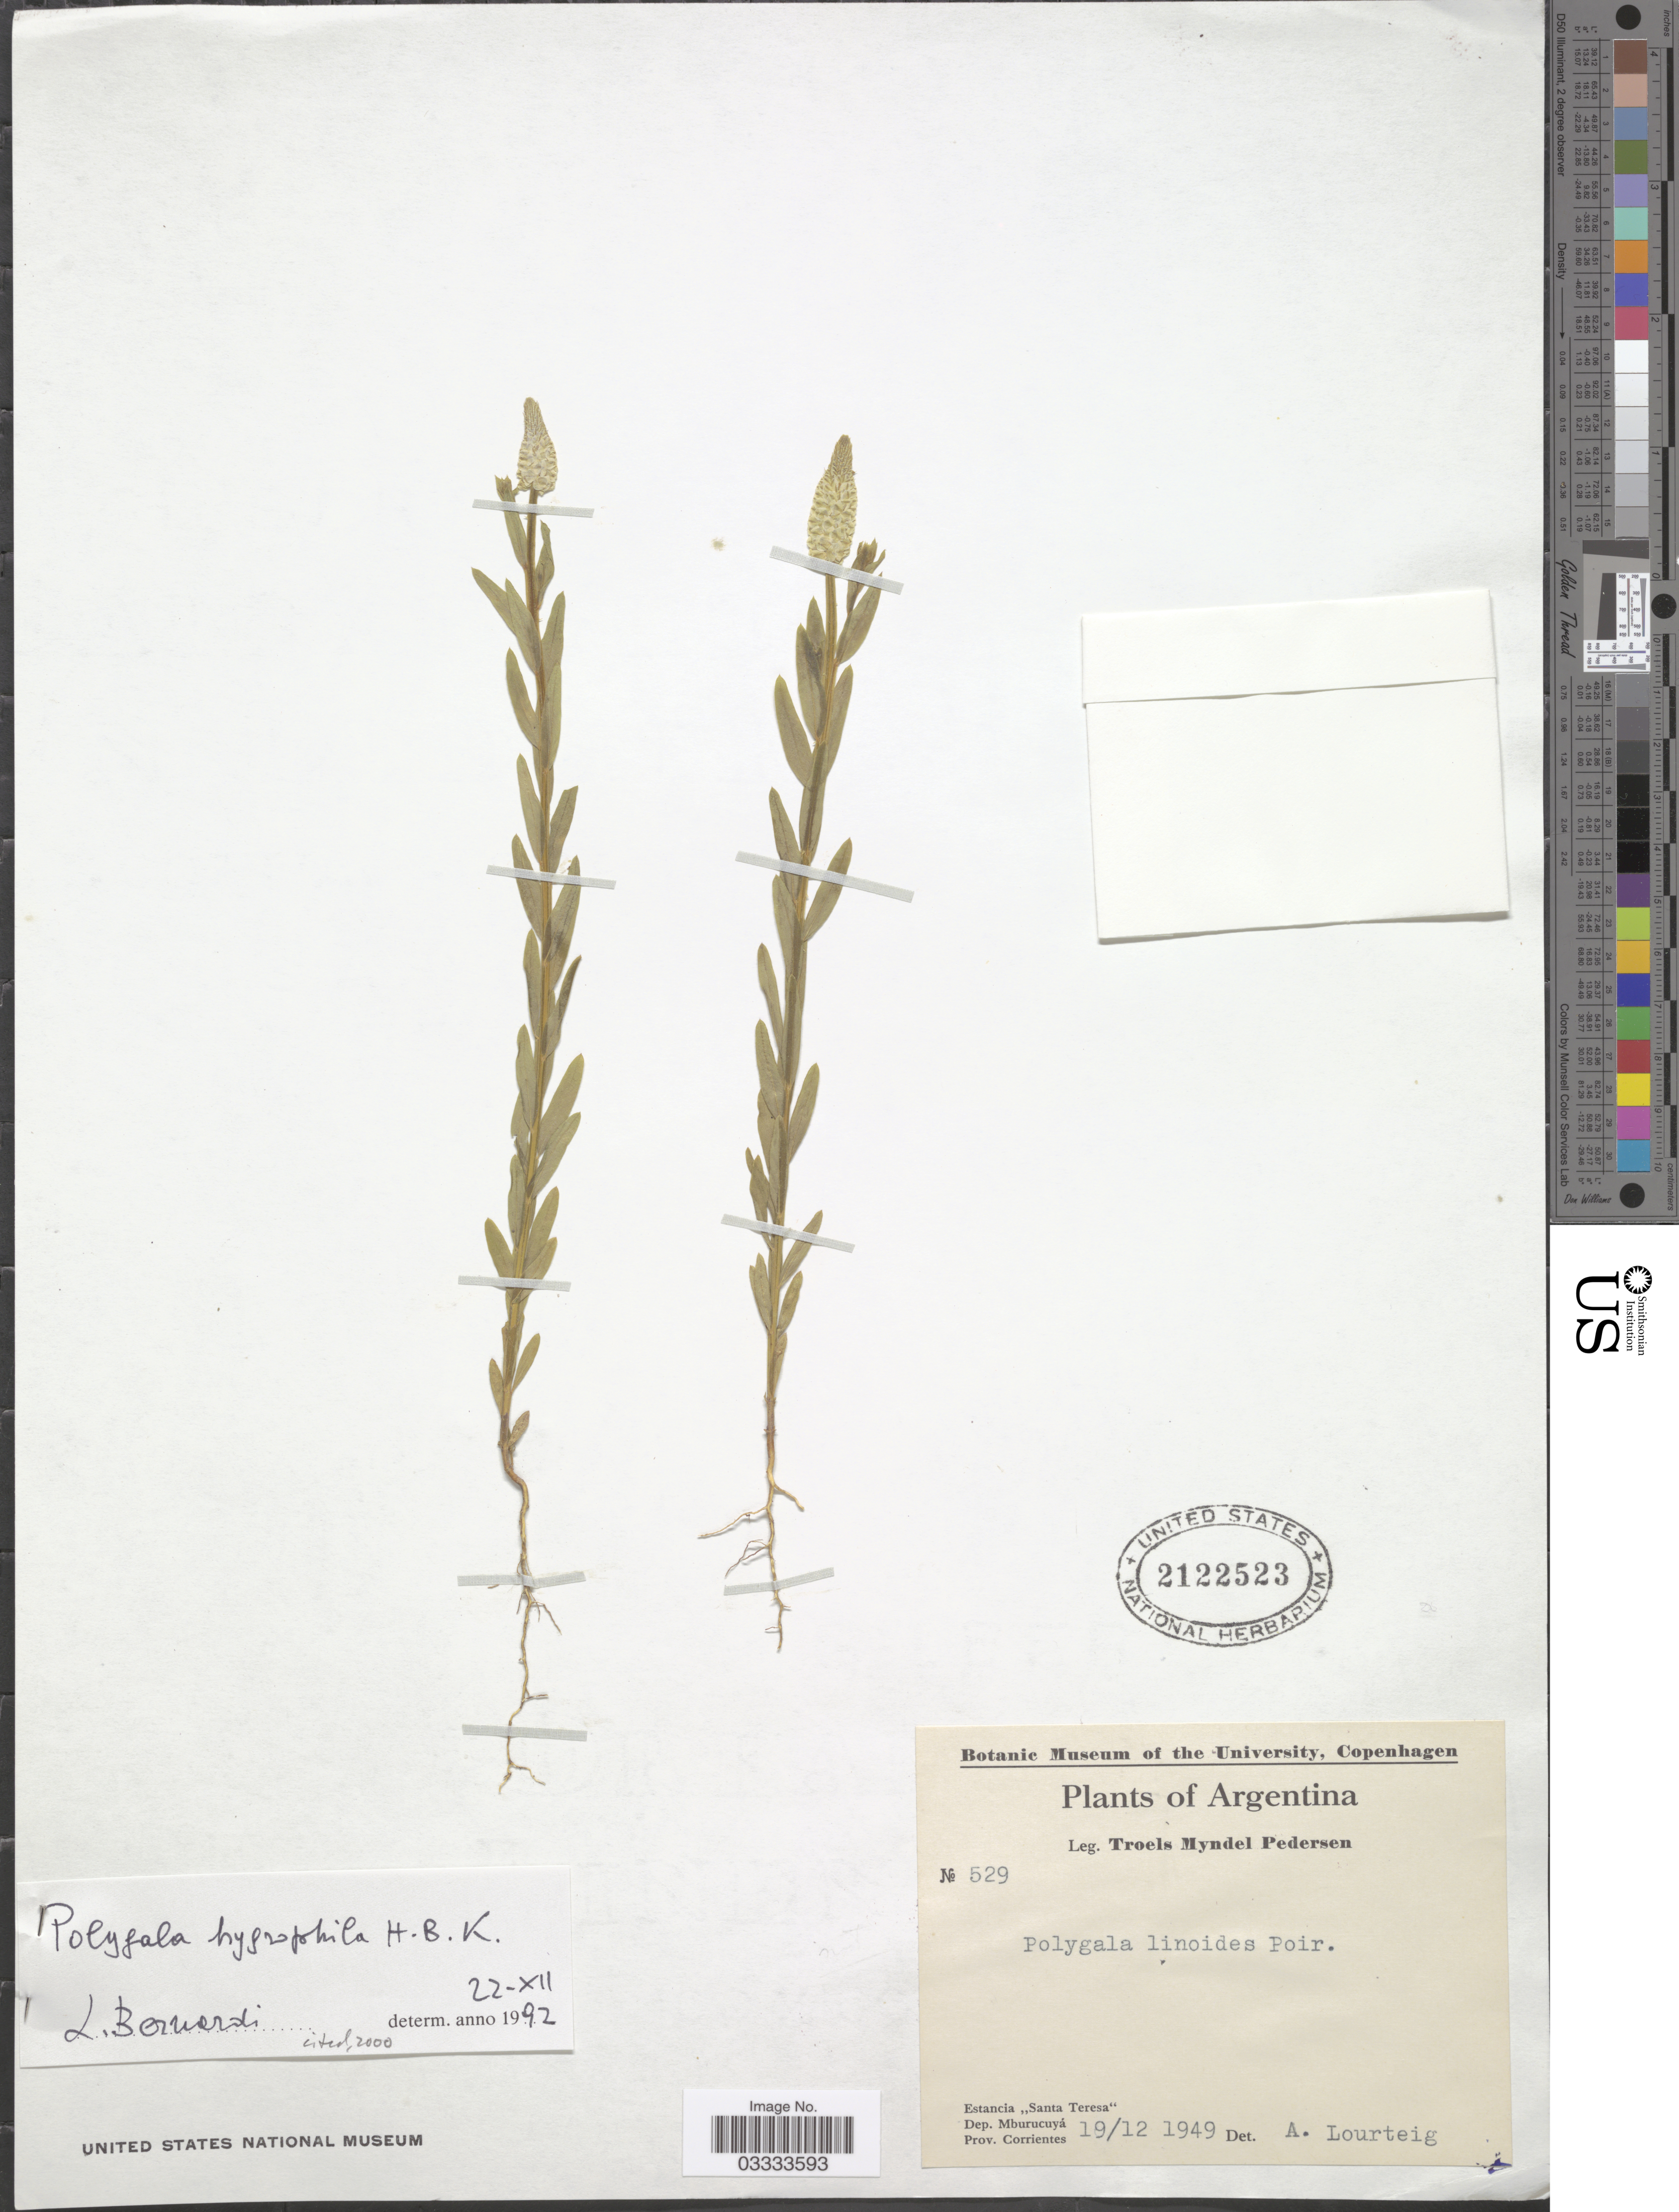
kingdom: Plantae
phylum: Tracheophyta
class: Magnoliopsida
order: Fabales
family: Polygalaceae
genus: Polygala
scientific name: Polygala hygrophila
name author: Kunth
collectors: T. Pederson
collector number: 529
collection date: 1949-12-19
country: Argentina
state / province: Corrientes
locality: Estancia "Santa Teresa". Dep. Mburucuyá.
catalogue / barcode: US 2122523